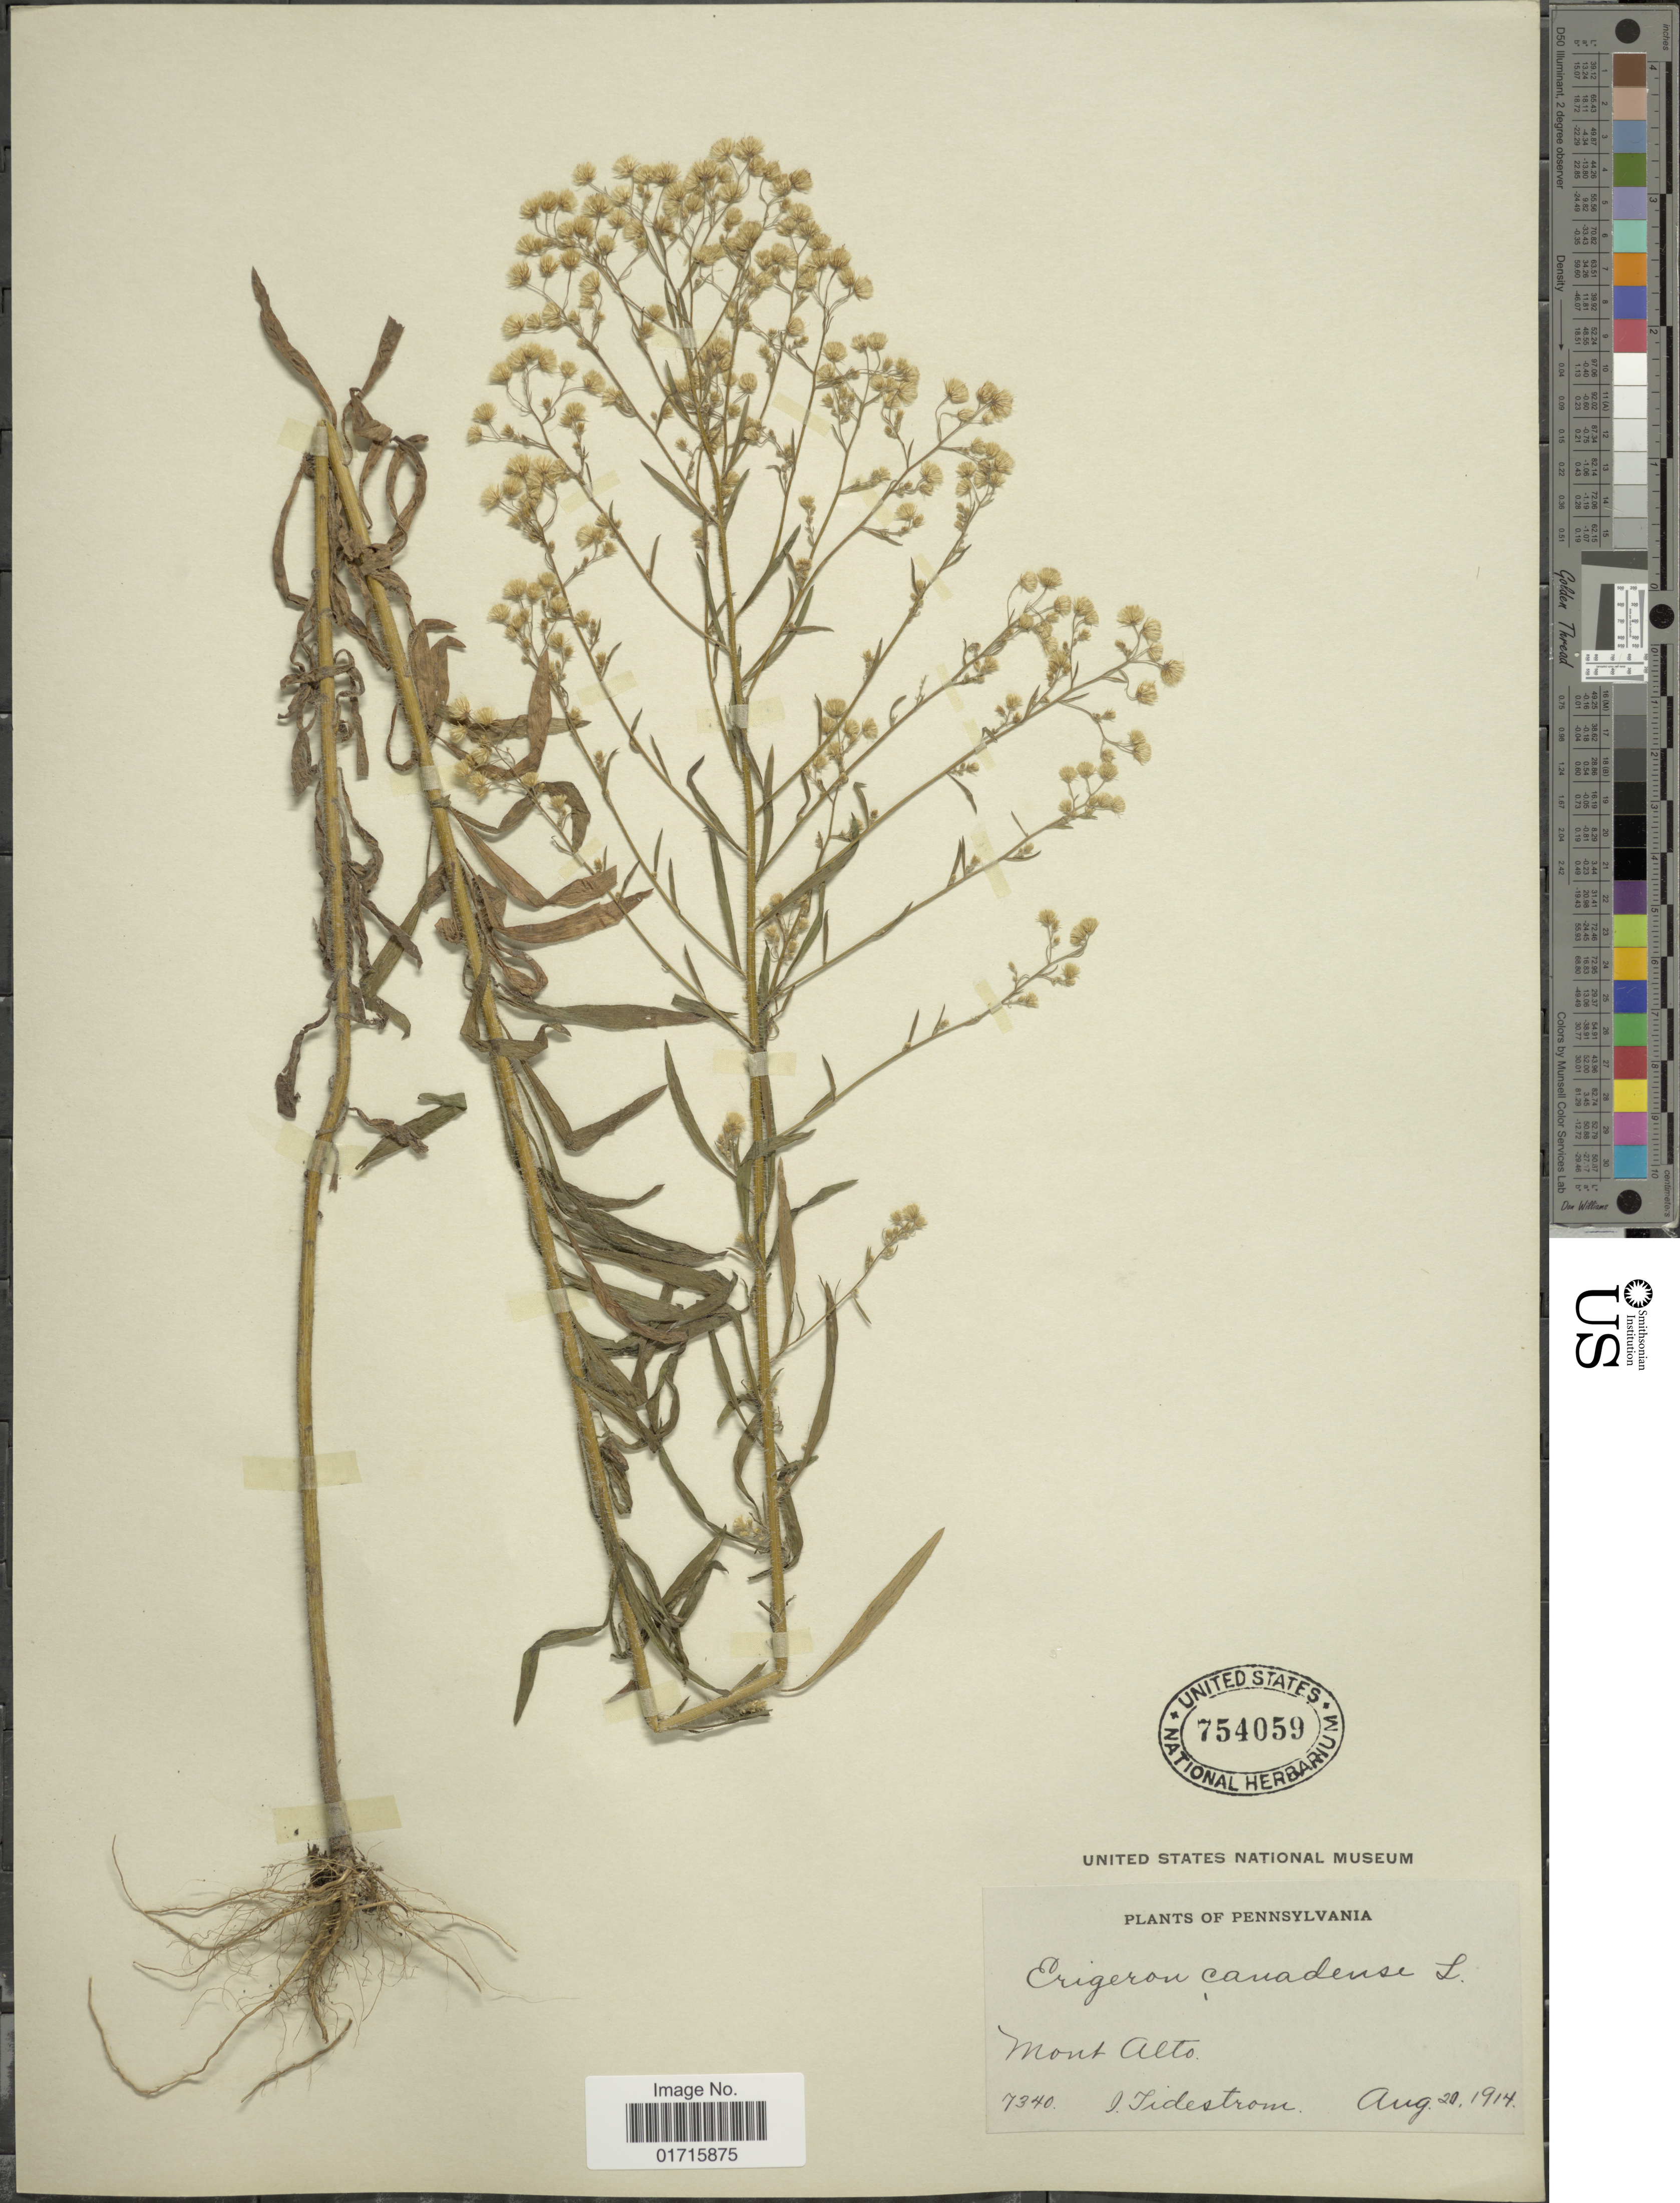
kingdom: Plantae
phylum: Tracheophyta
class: Magnoliopsida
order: Asterales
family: Asteraceae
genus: Conyza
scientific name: Conyza canadensis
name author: (L.) Cronq.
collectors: I. F. Tidestrom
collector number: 7340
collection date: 1914-08-20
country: United States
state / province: Pennsylvania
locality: Pennsylvania Mont Alto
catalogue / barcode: US 754059